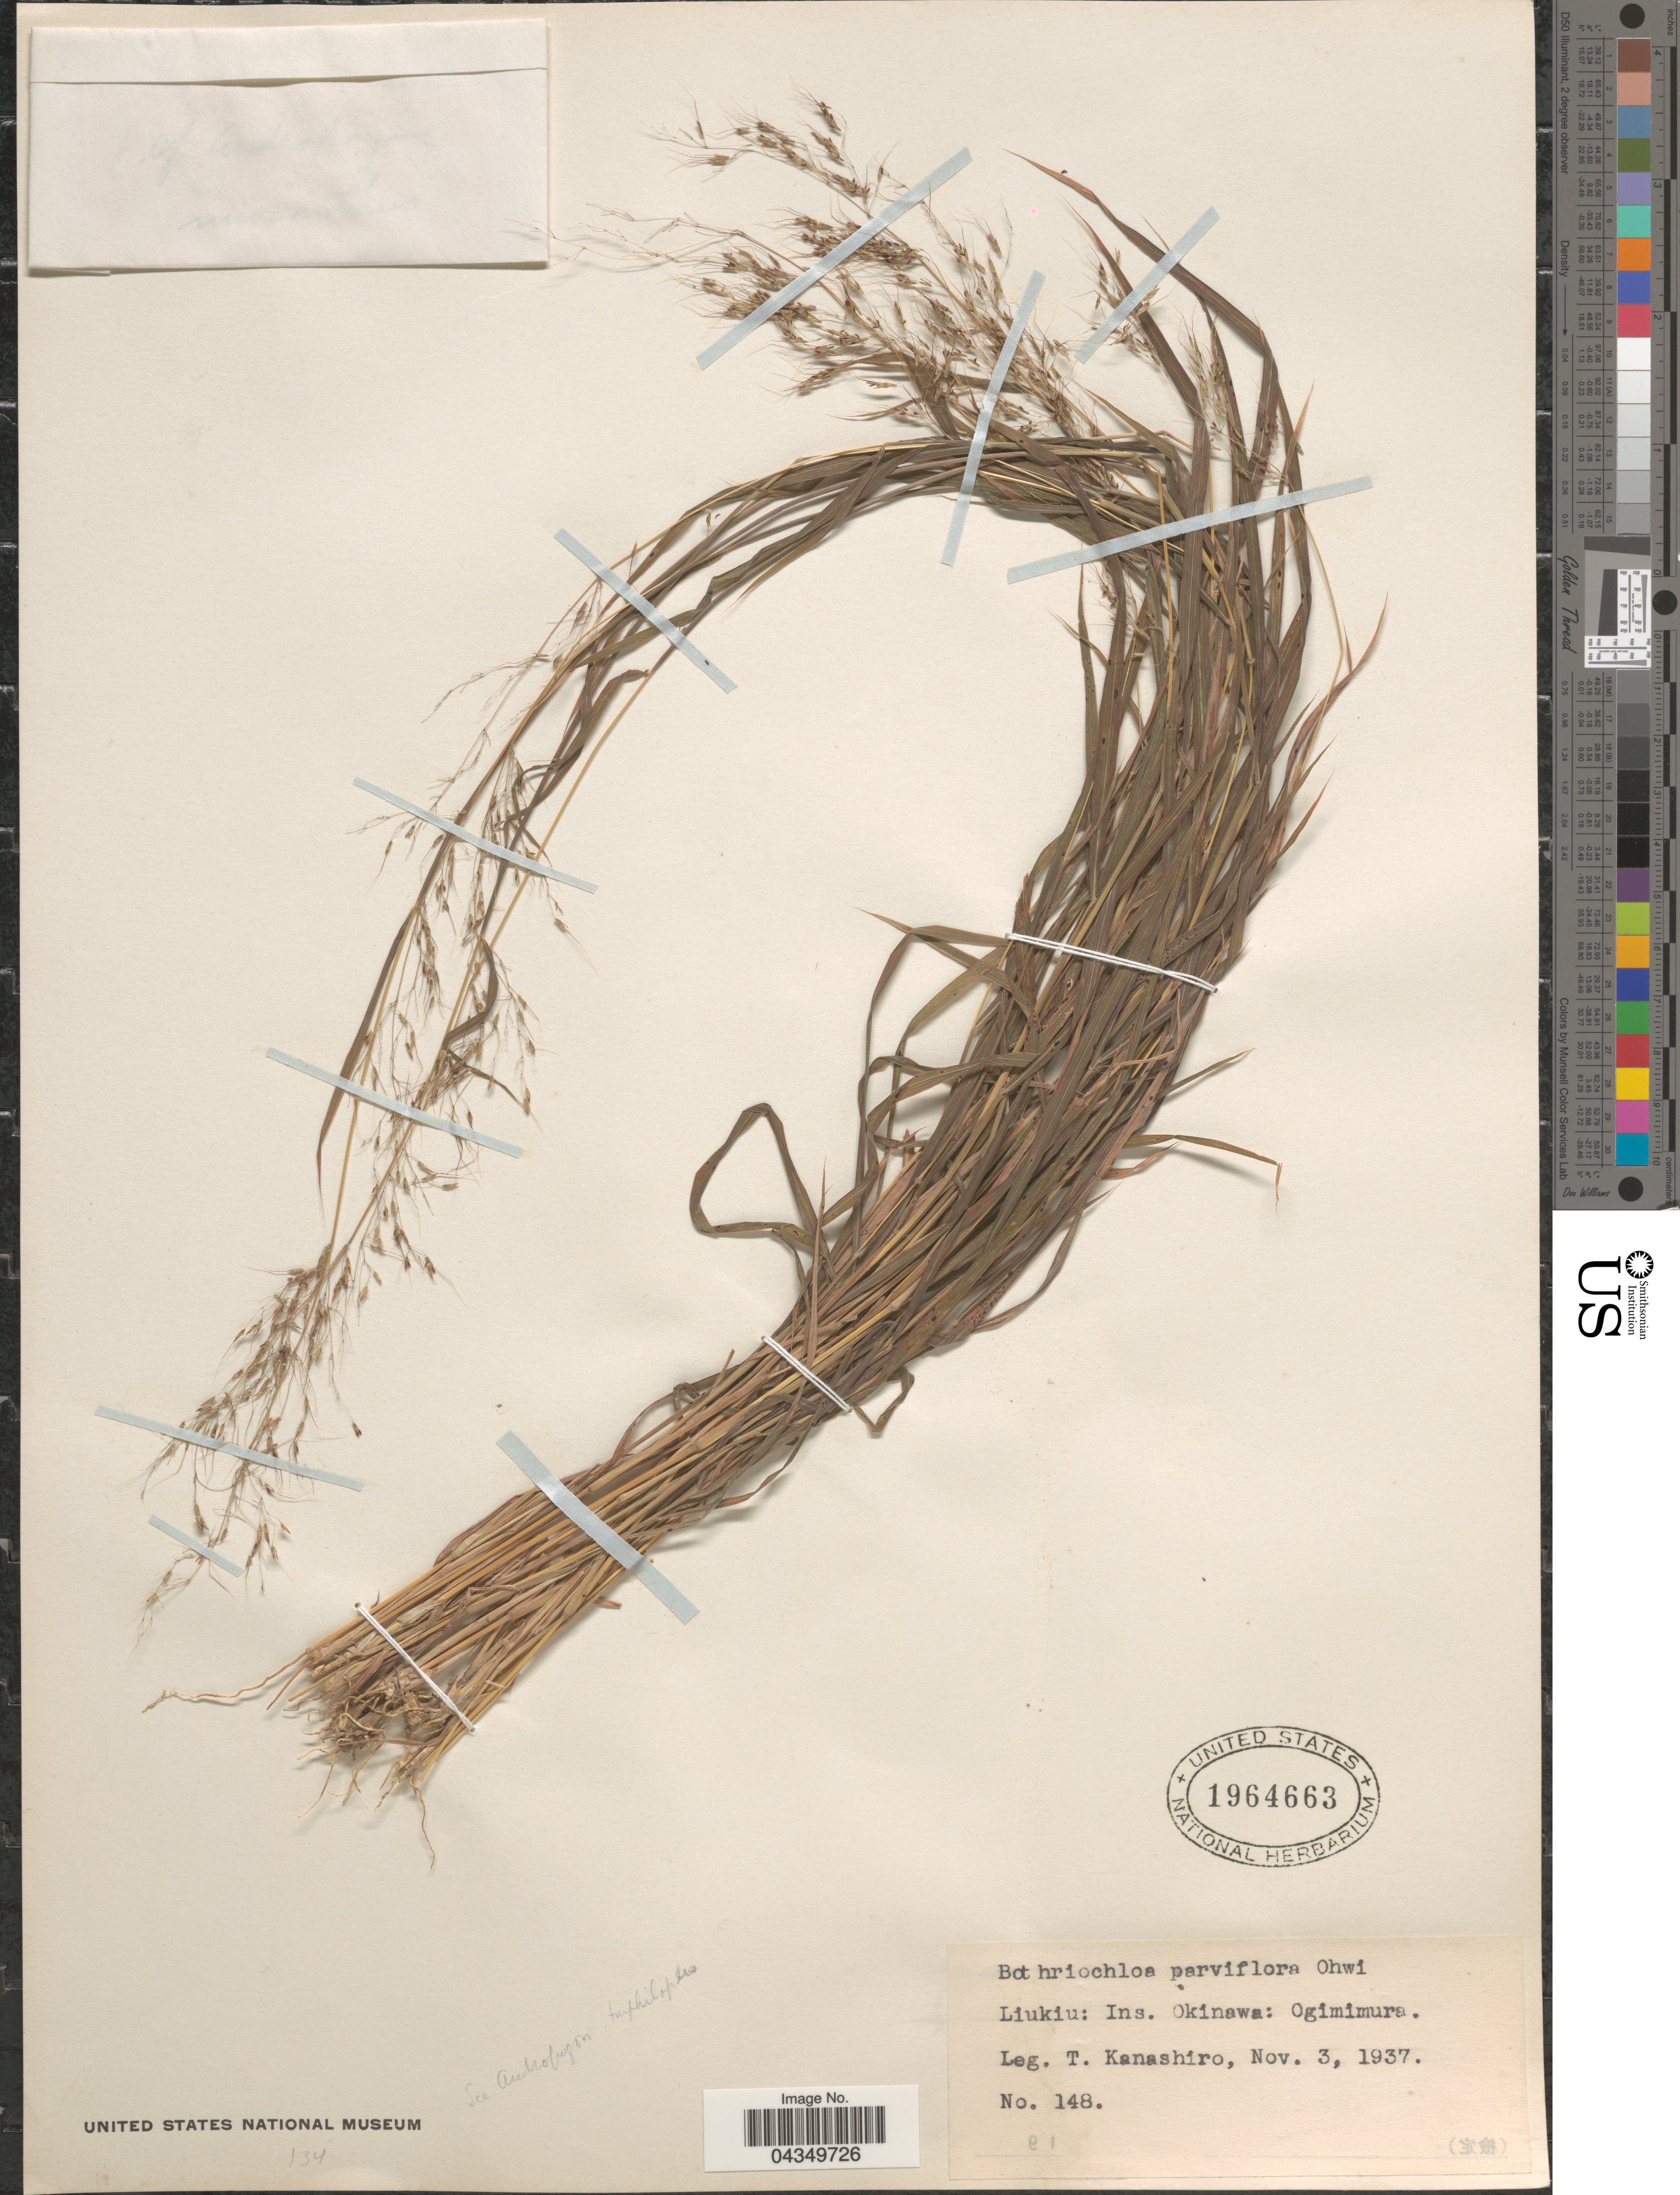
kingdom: Plantae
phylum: Tracheophyta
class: Liliopsida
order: Poales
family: Poaceae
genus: Capillipedium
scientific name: Capillipedium parviflorum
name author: (R. Br.) Stapf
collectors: T. Kanashiro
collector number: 148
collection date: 1937-11-03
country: Japan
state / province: Okinawa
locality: Liukiu: Ins. Okinawa: Ogimimura.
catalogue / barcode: US 1964663